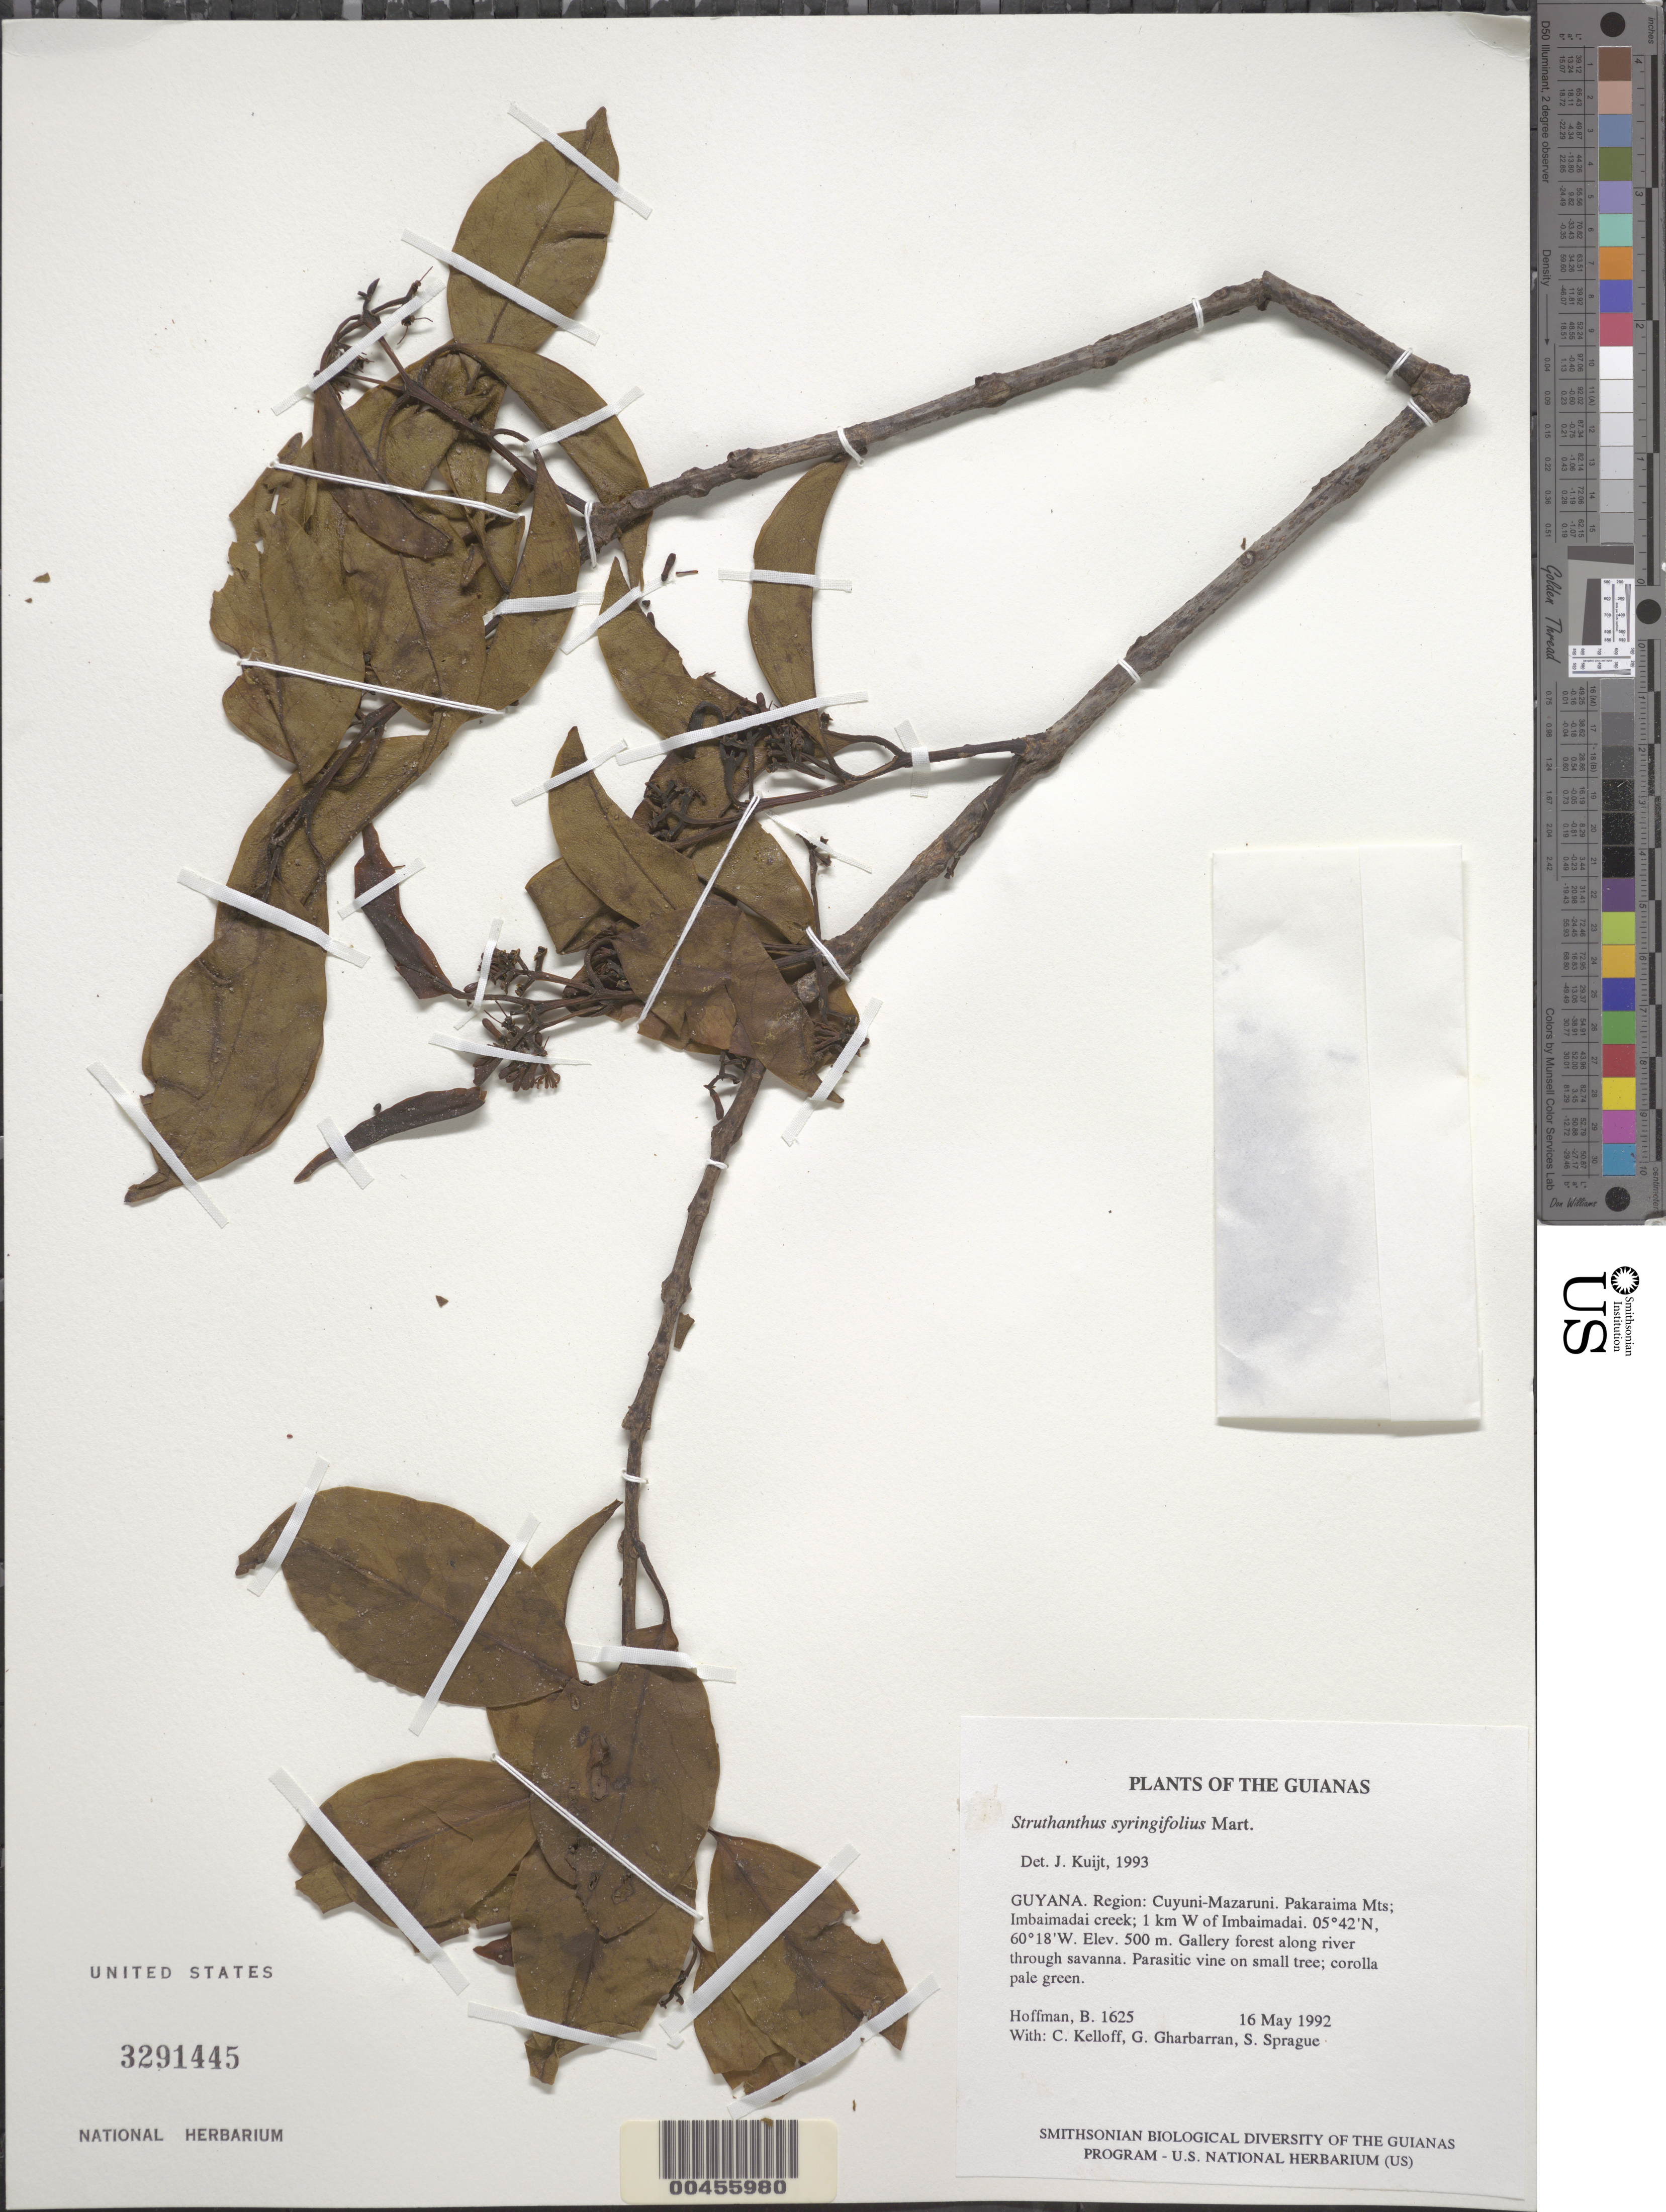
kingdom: Plantae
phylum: Tracheophyta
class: Magnoliopsida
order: Santalales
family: Loranthaceae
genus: Struthanthus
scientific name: Struthanthus syringifolius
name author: (Mart.) Mart.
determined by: Kuijt, Job, (CANADA)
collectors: B. Hoffman, C. L. Kelloff, G. Gharbarran & S. Sprague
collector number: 1625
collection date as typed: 16 May 1992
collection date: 1992-05-16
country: Guyana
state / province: Cuyuni-Mazaruni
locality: Pakaraima Mts; Imbaimadai Creek; 1 km W of Imbaimadai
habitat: Gallery forest along river through savanna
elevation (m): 500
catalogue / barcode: US 3291445